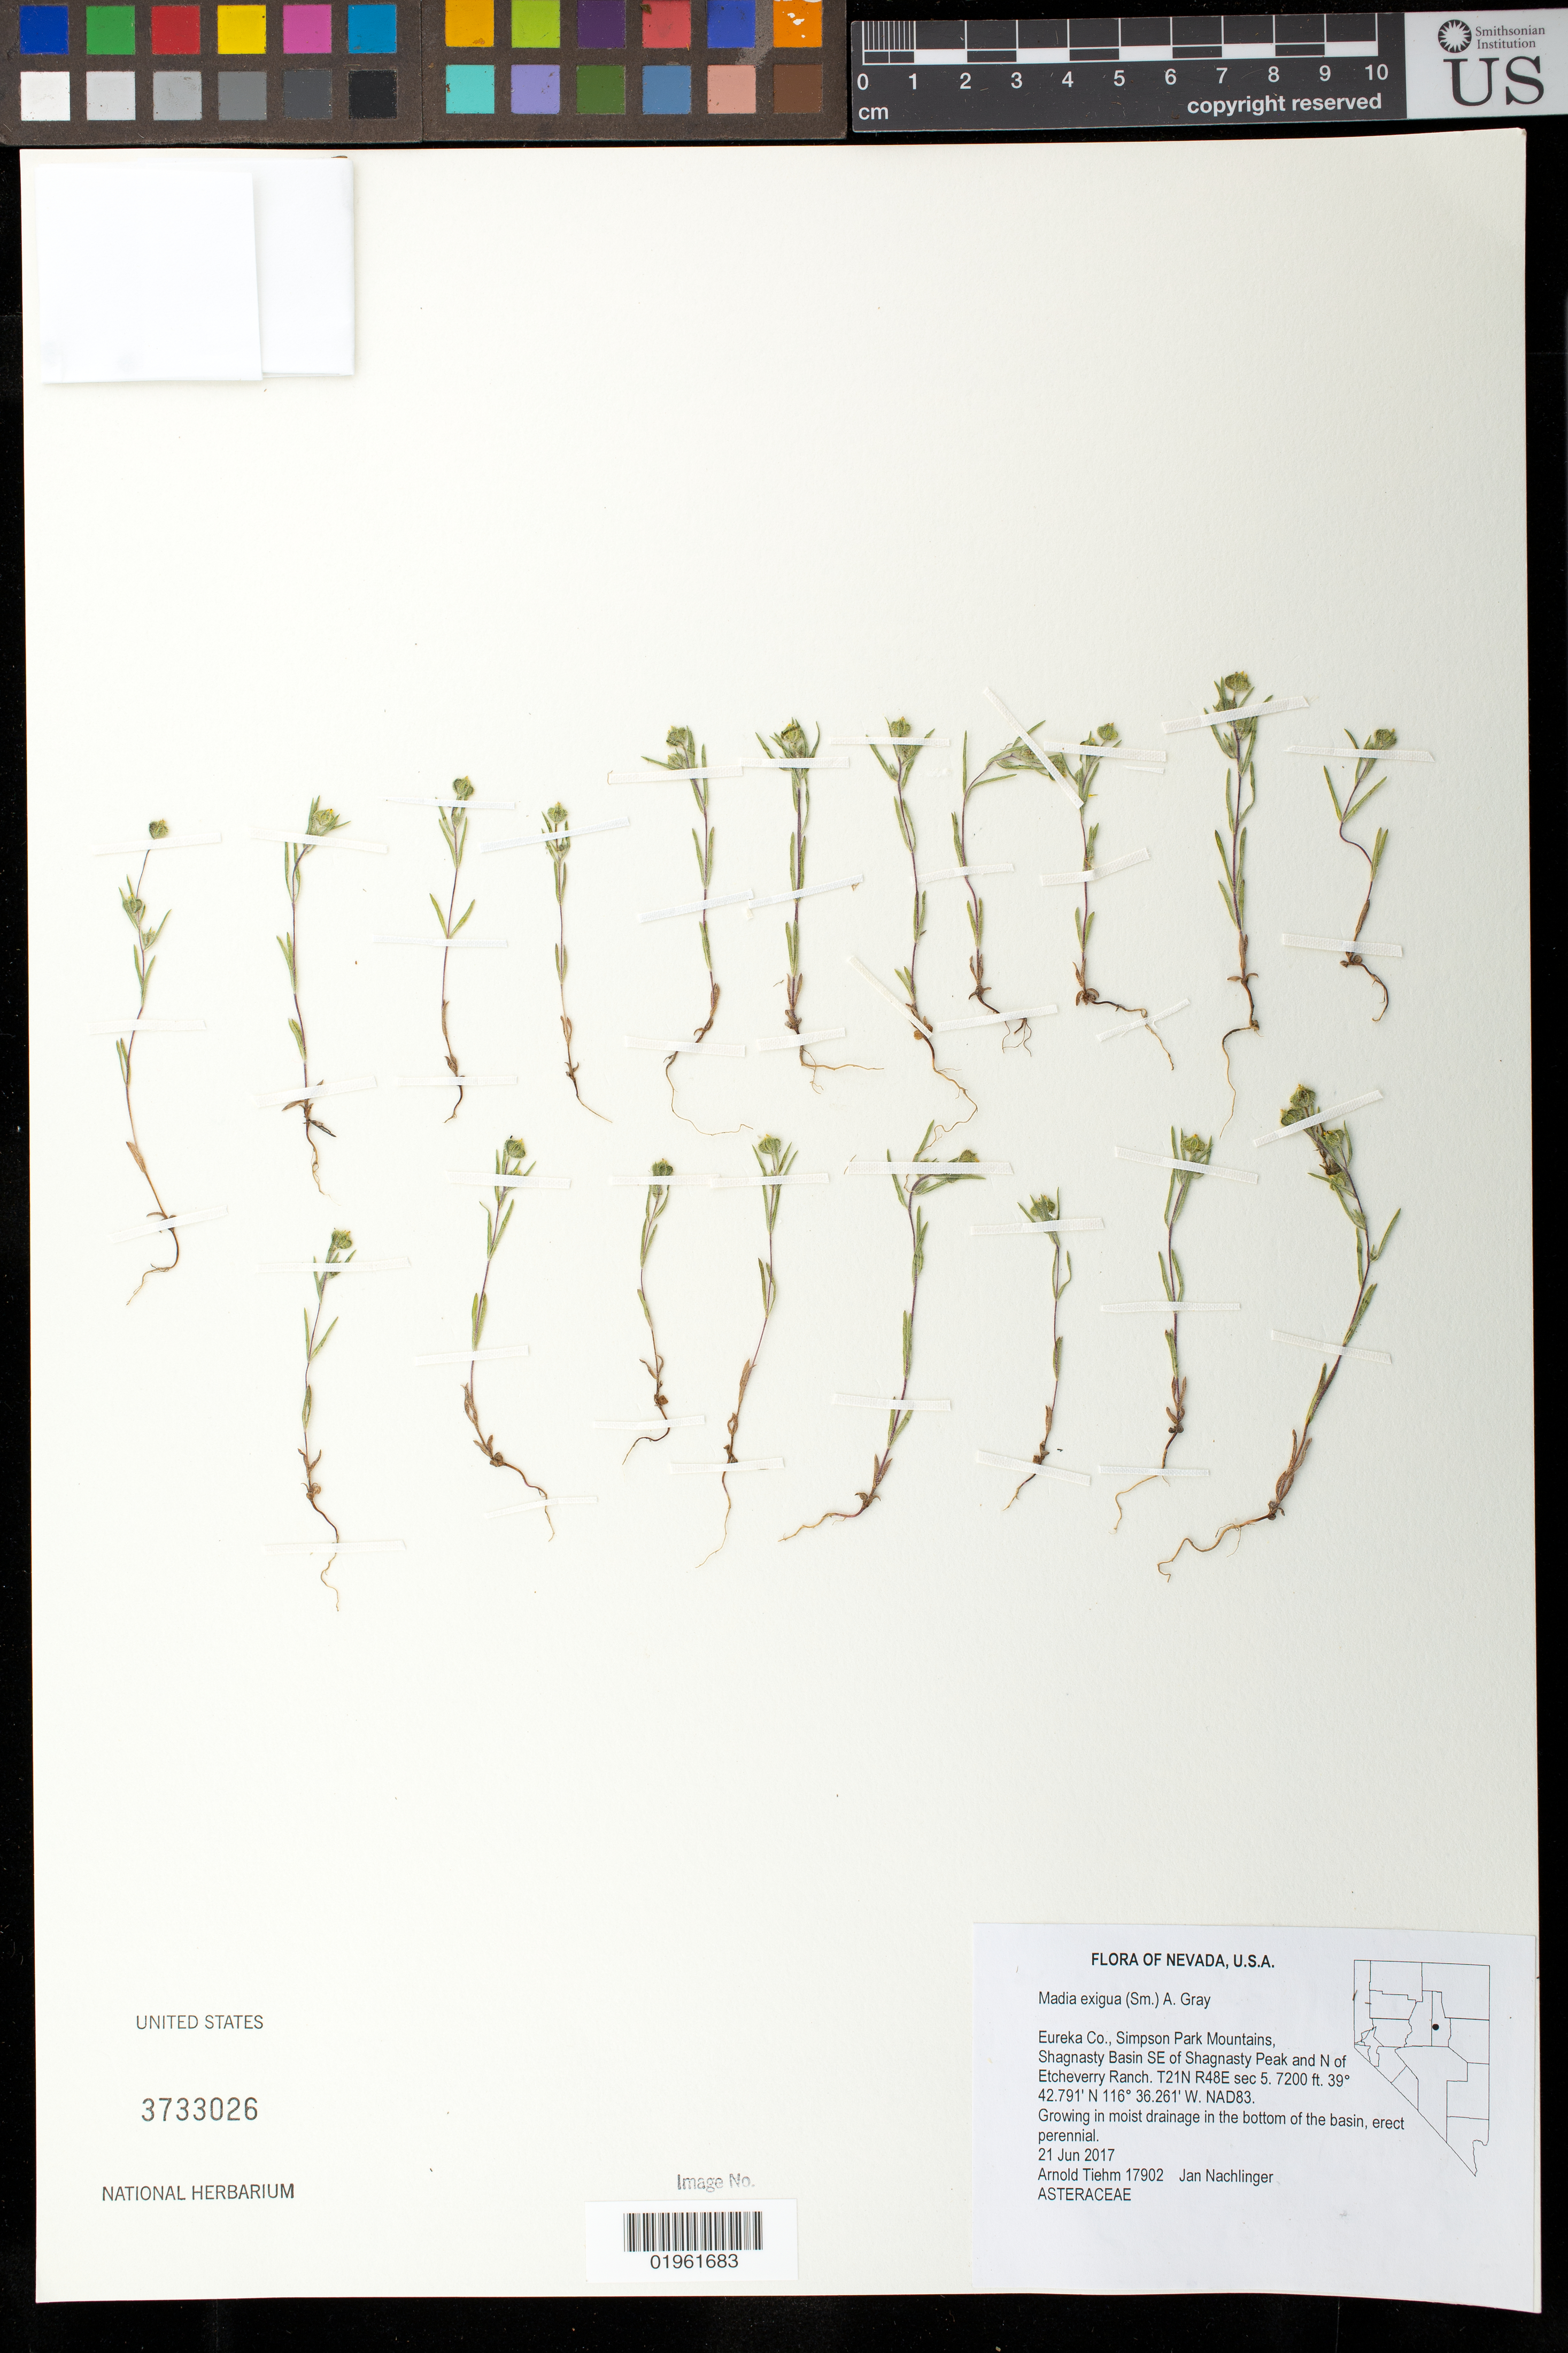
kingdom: Plantae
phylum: Tracheophyta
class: Magnoliopsida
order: Asterales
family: Asteraceae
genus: Madia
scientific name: Madia exigua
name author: (Sm.) A. Gray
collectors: A. Tiehm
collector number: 17902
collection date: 2017-06-21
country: United States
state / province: Nevada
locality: Eureka Co., Simpson Park Mountains, Shagnasty Basin SE of Shagnasty Peak and N of Etcheverry Ranch.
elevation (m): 2195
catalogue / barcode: US 3733026